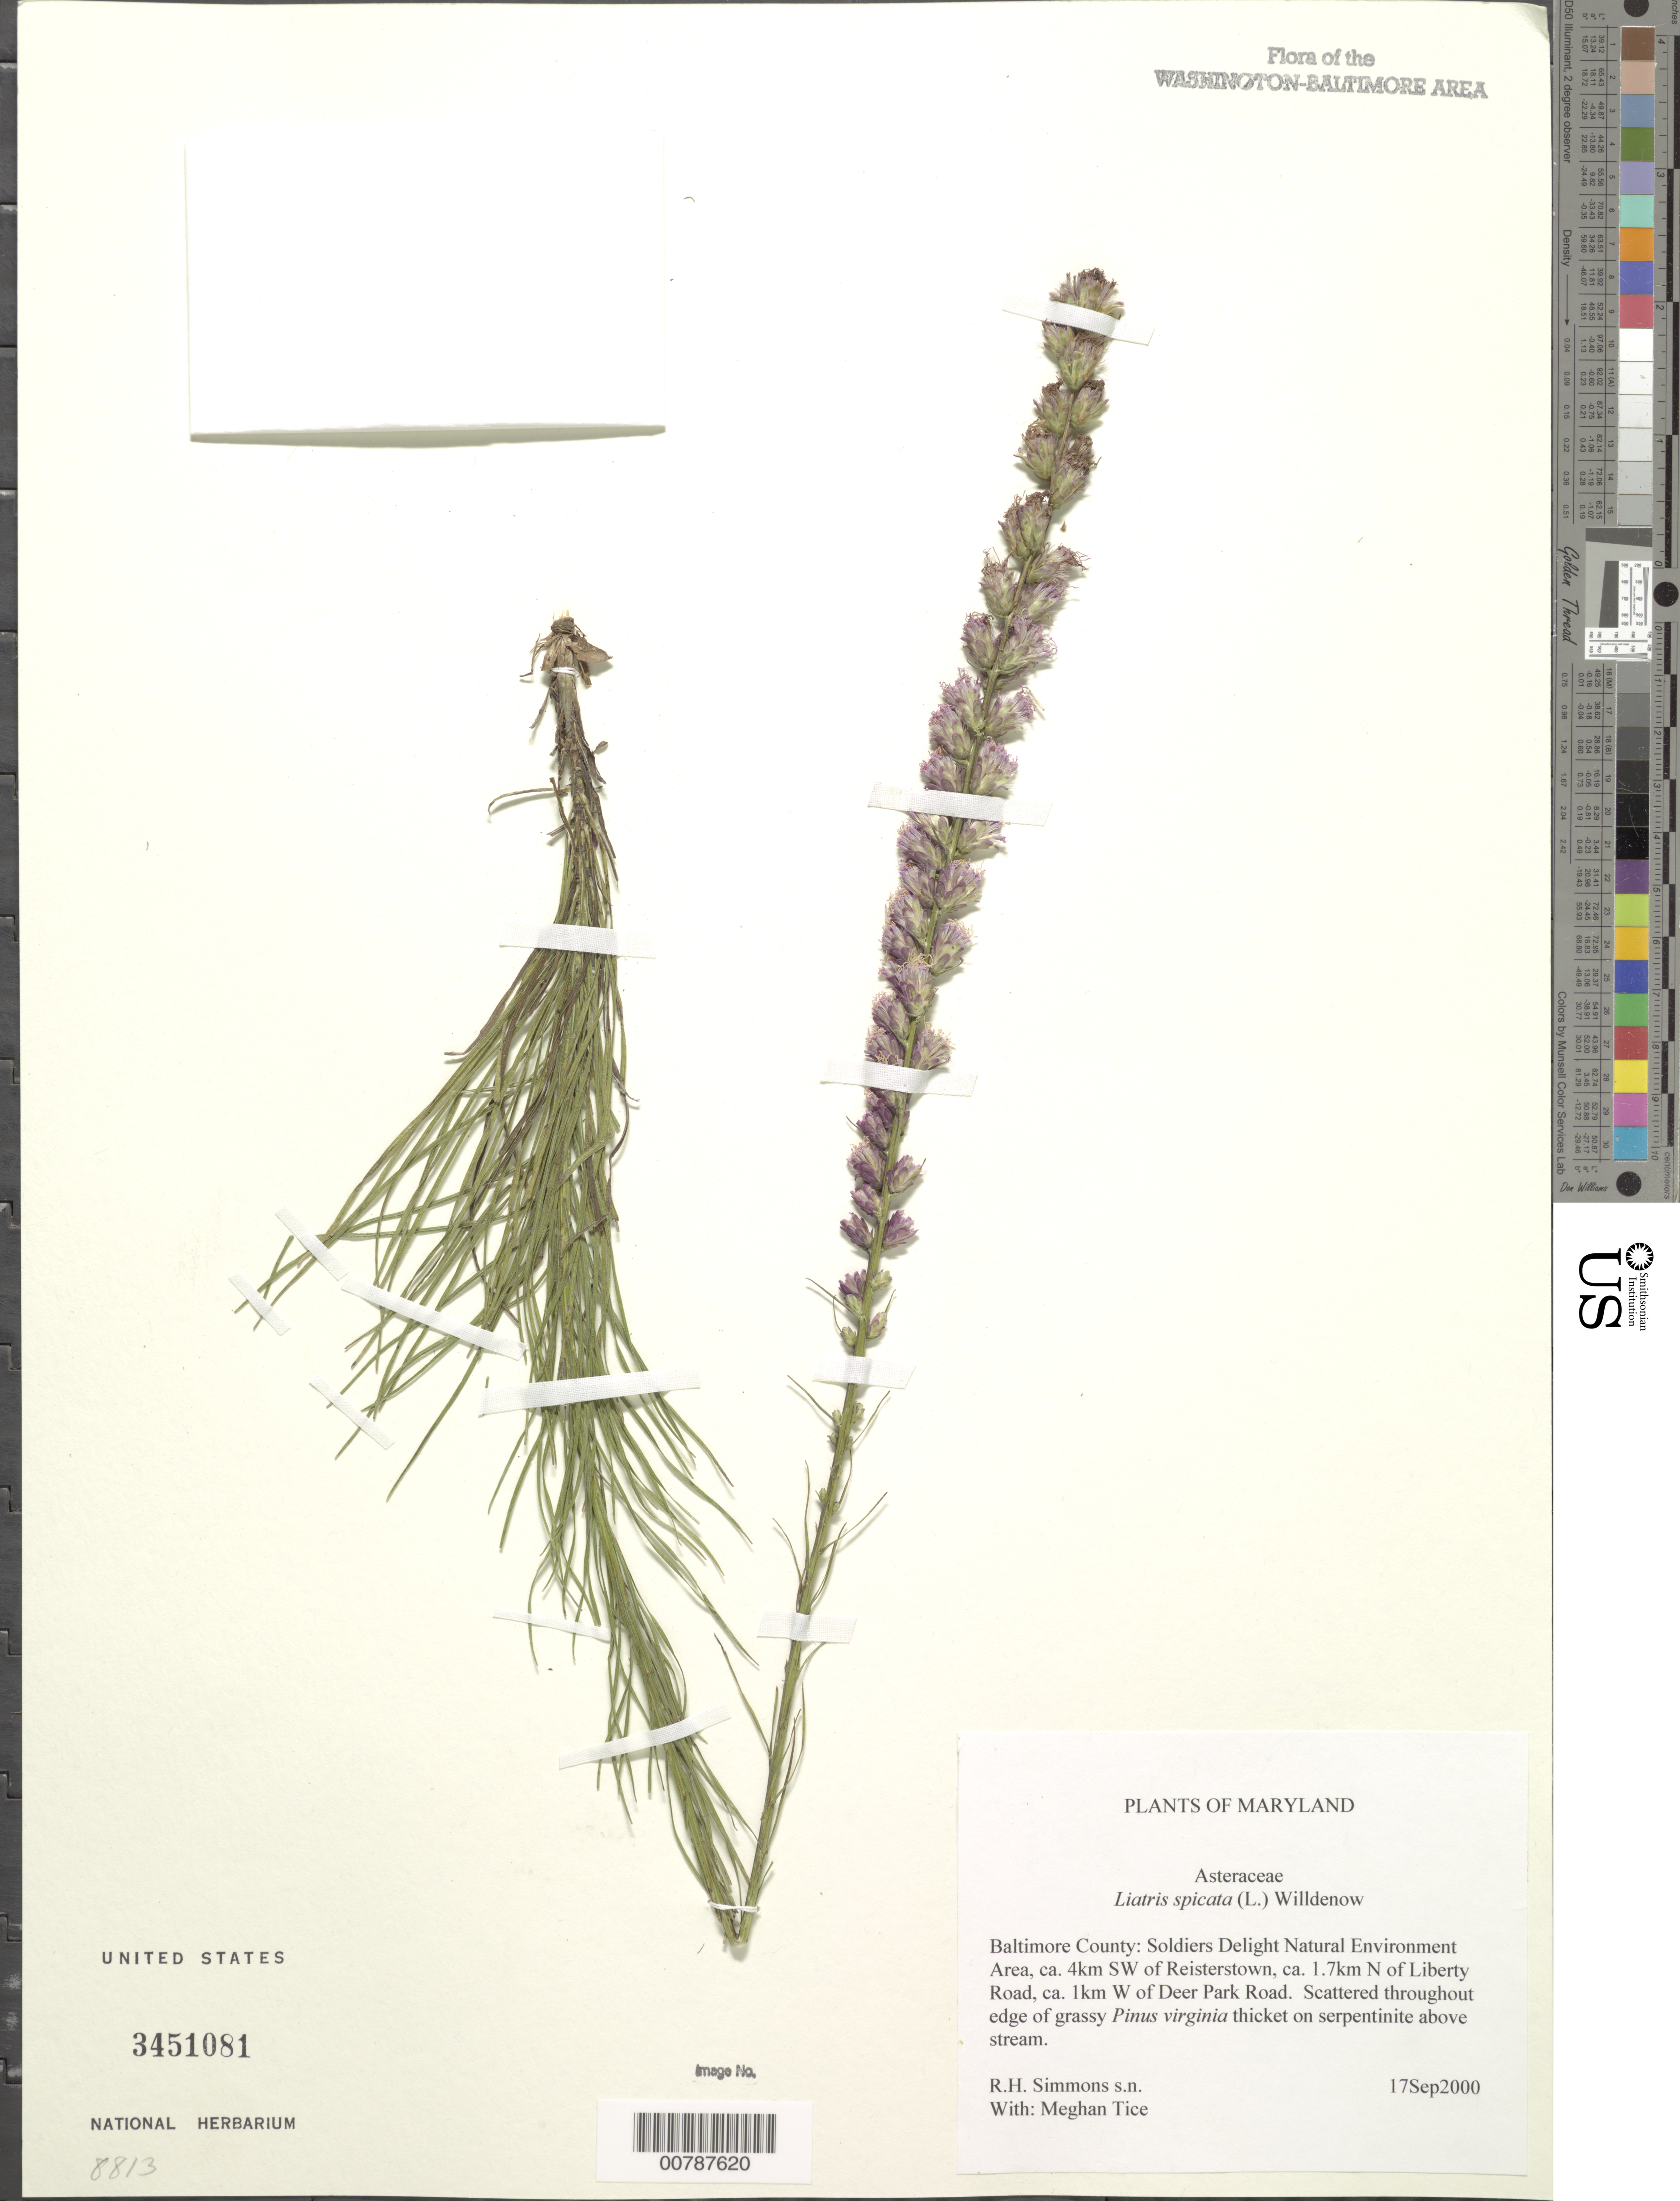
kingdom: Plantae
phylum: Tracheophyta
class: Magnoliopsida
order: Asterales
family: Asteraceae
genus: Liatris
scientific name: Liatris spicata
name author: (L.) Willd.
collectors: R. H. Simmons & M. Tice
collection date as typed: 17 Sep 2000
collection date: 2000-09-17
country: United States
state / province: Maryland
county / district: Baltimore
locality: Soldiers Delight Natural Environment Area, ca. 4 km SW of Reistertown, ca. 1.7 km N of Liberty Road, ca. 1 km W of Deer Park Road.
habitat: Scattered throughout edge of grassy Pinus virginiana thicket on serpentinite above stream.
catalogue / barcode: US 3451081